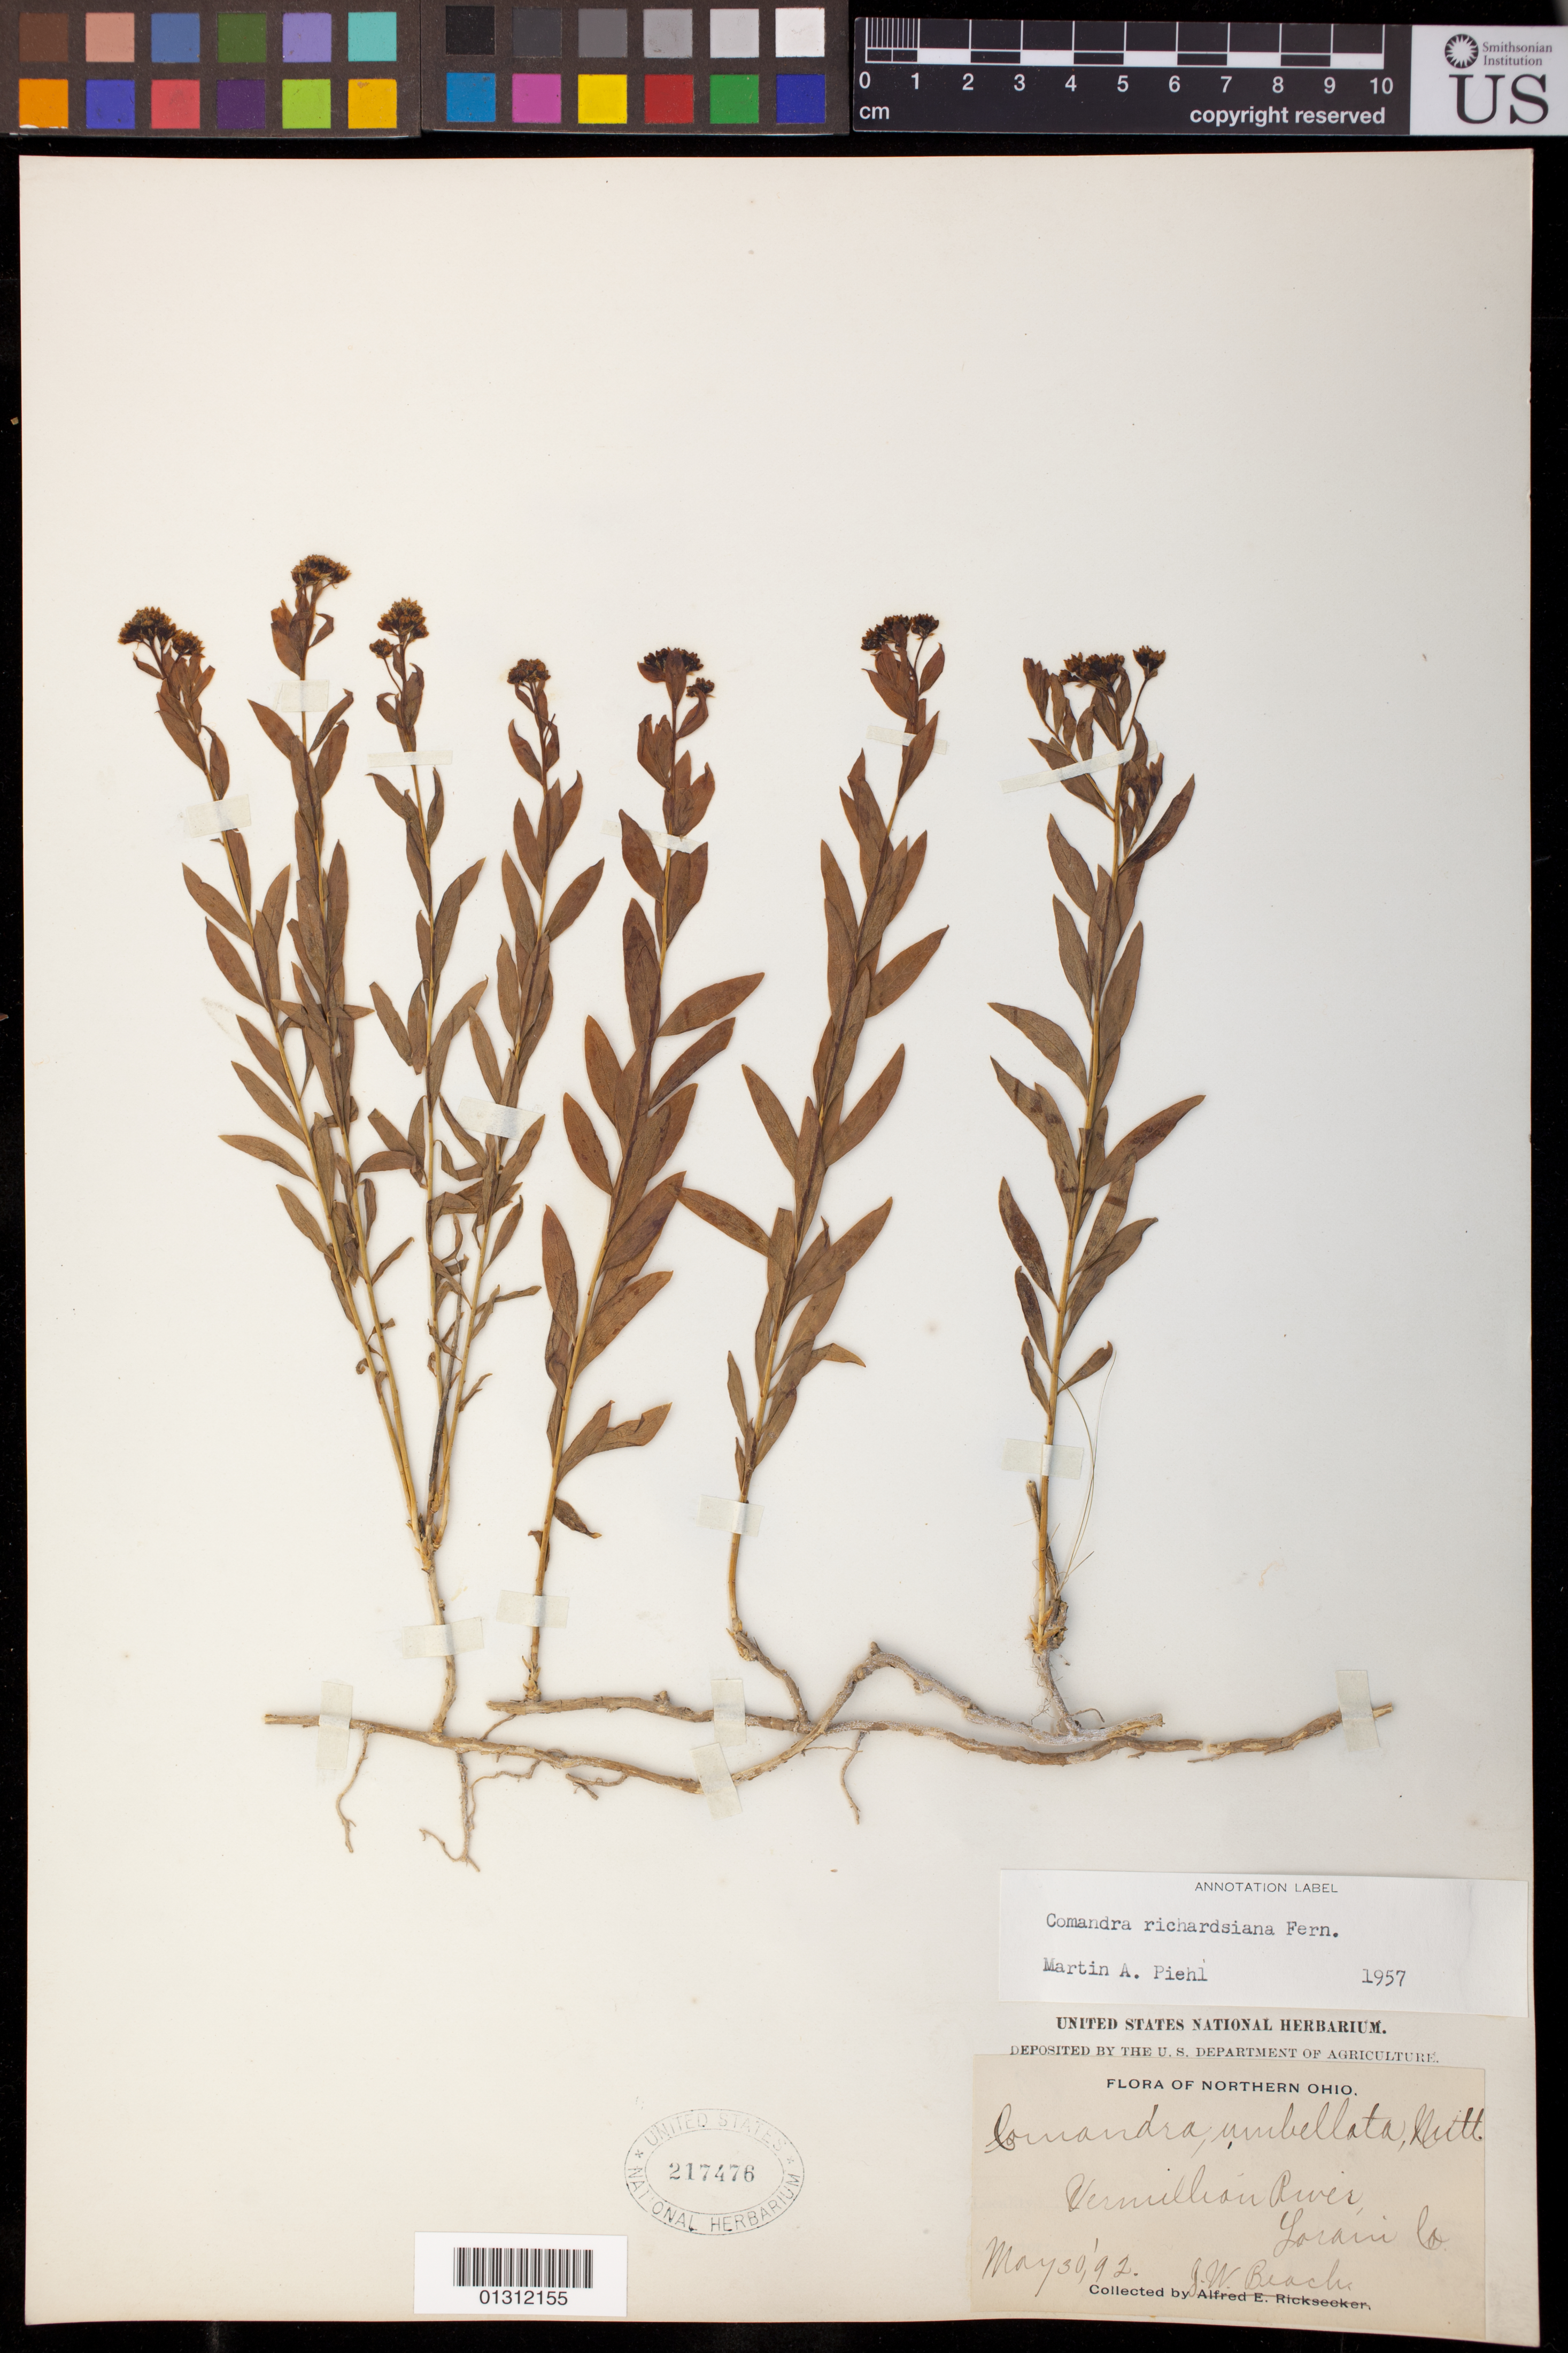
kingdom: Plantae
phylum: Tracheophyta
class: Magnoliopsida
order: Santalales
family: Comandraceae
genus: Comandra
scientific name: Comandra richardsiana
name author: Fernald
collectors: J. Beach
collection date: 1892-05-30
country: United States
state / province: Ohio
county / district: Lorain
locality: Vermillion River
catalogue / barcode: US 217476